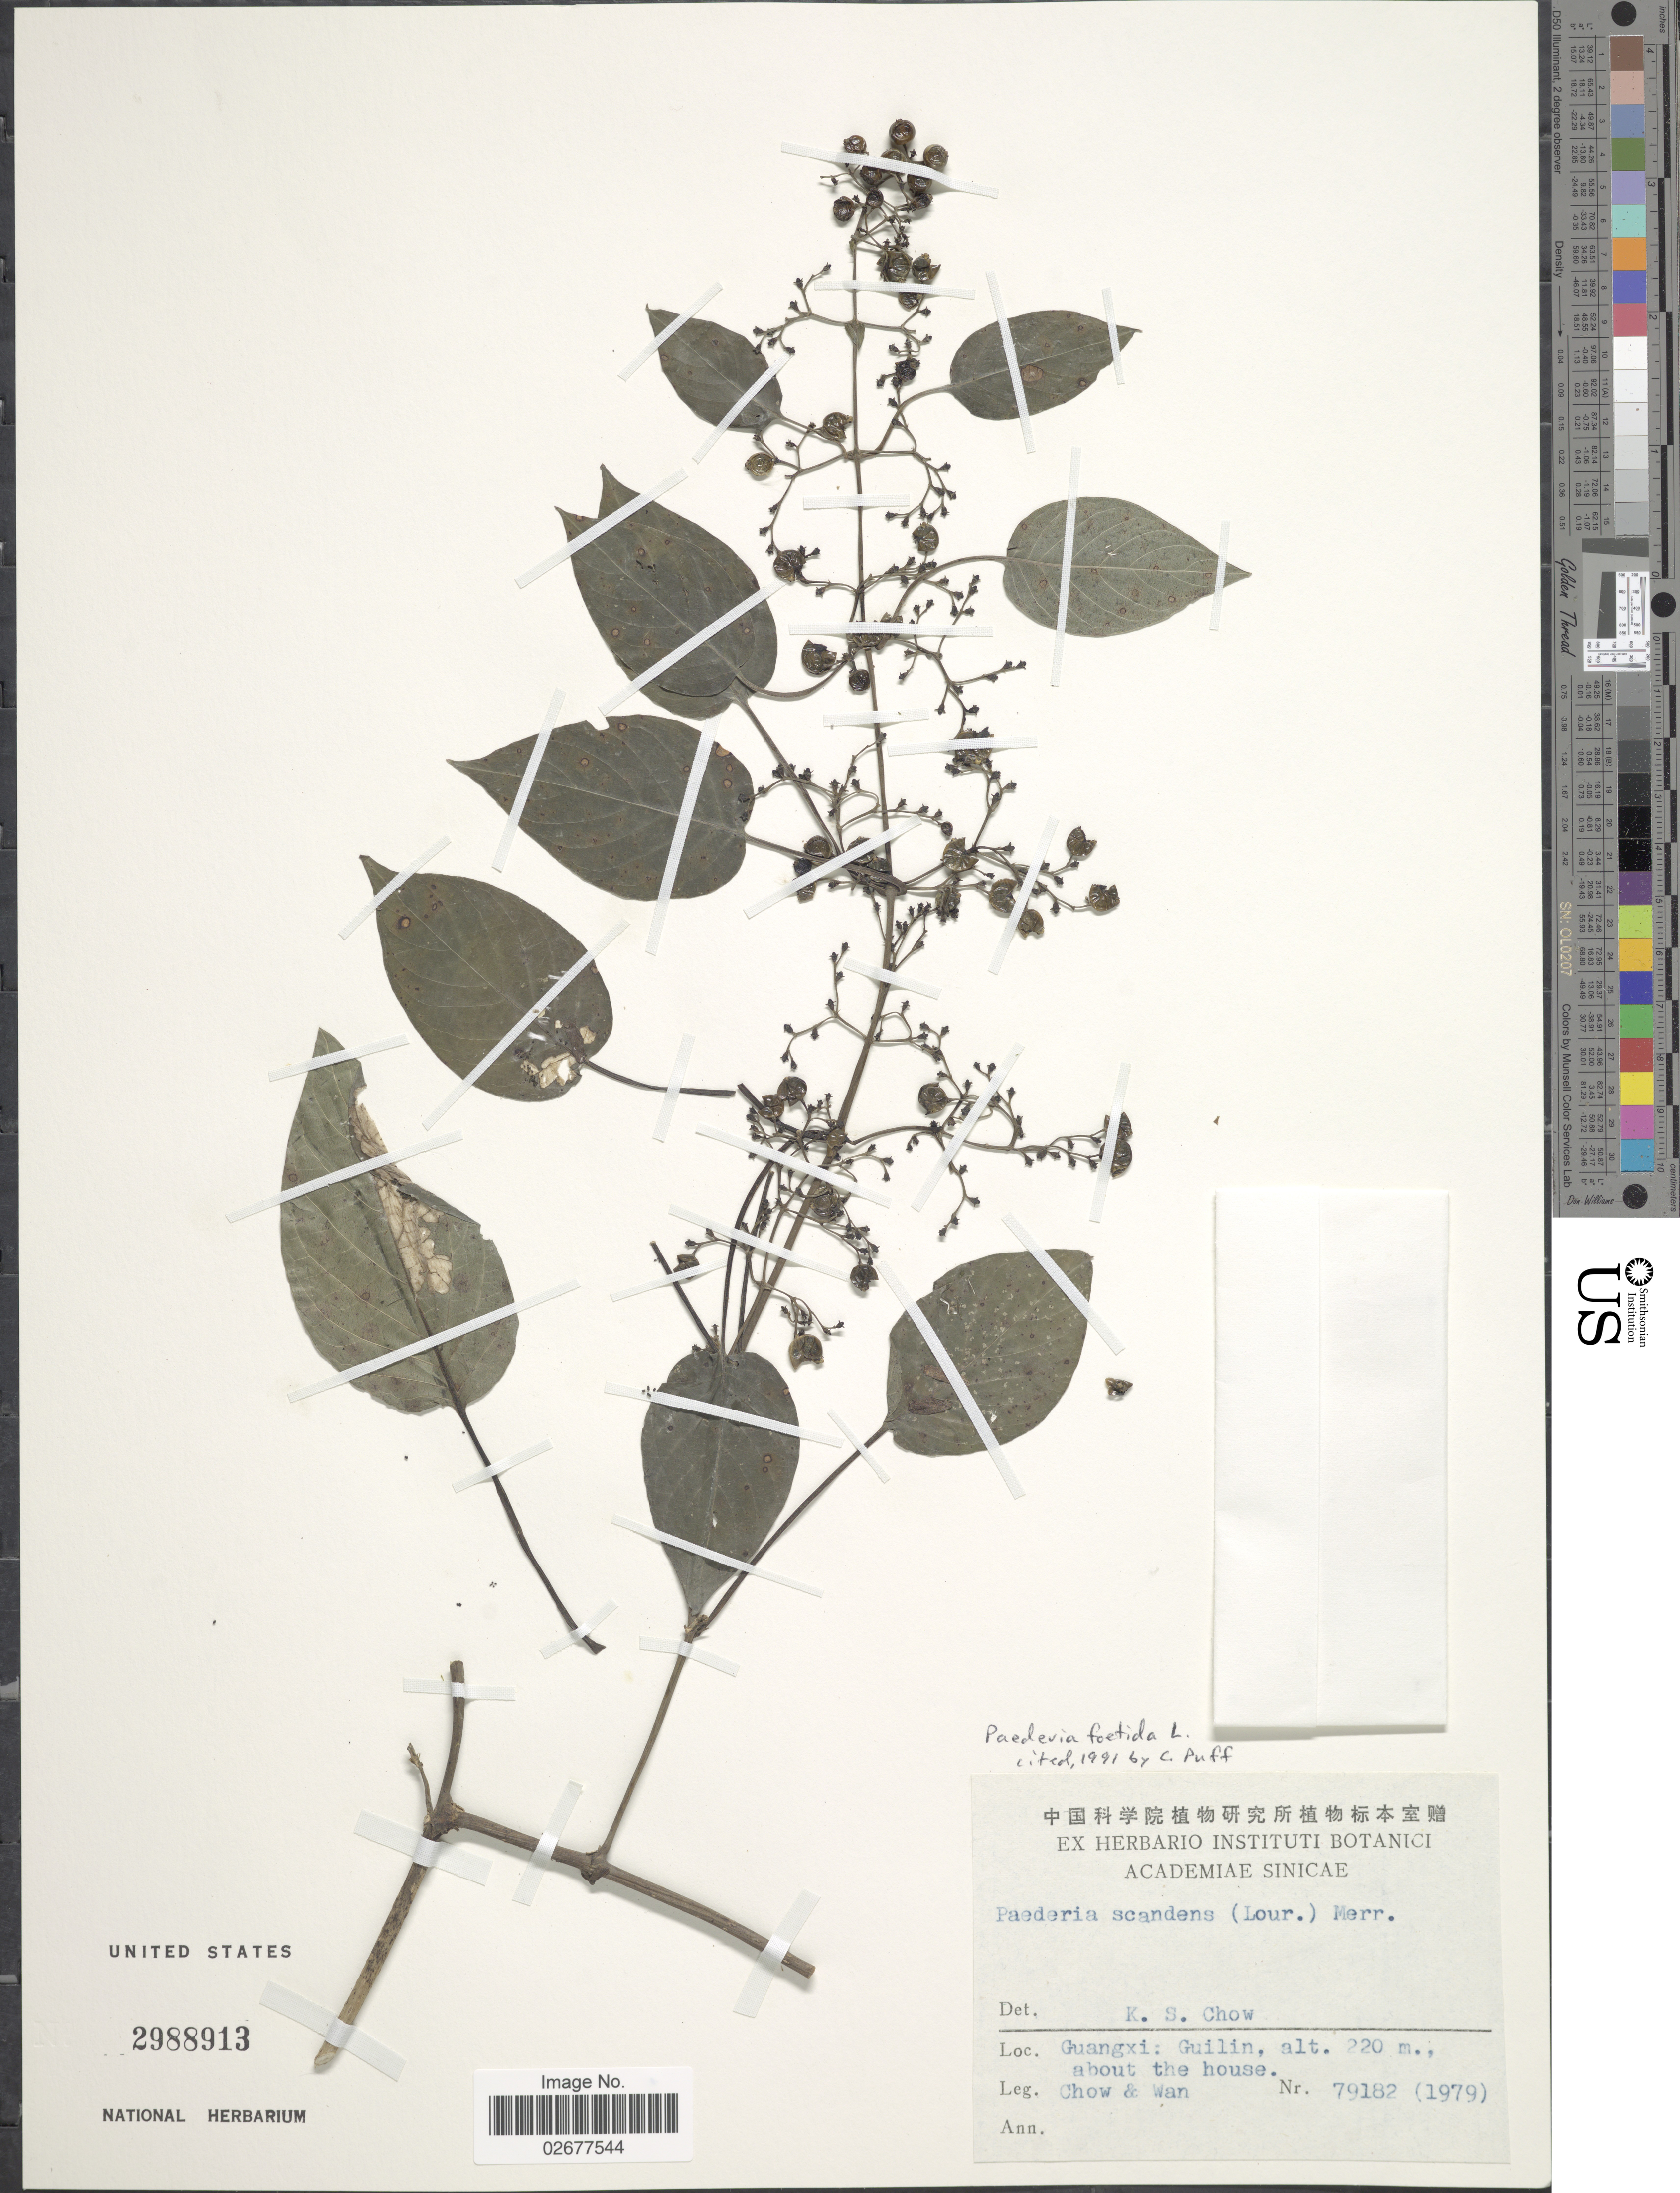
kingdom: Plantae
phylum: Tracheophyta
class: Magnoliopsida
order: Gentianales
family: Rubiaceae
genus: Paederia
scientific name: Paederia foetida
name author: Wall.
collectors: Chow, -- & -. Wan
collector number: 79182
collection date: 1979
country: China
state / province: Guangxi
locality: Guilin, about the house.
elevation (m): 220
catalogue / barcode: US 2988913